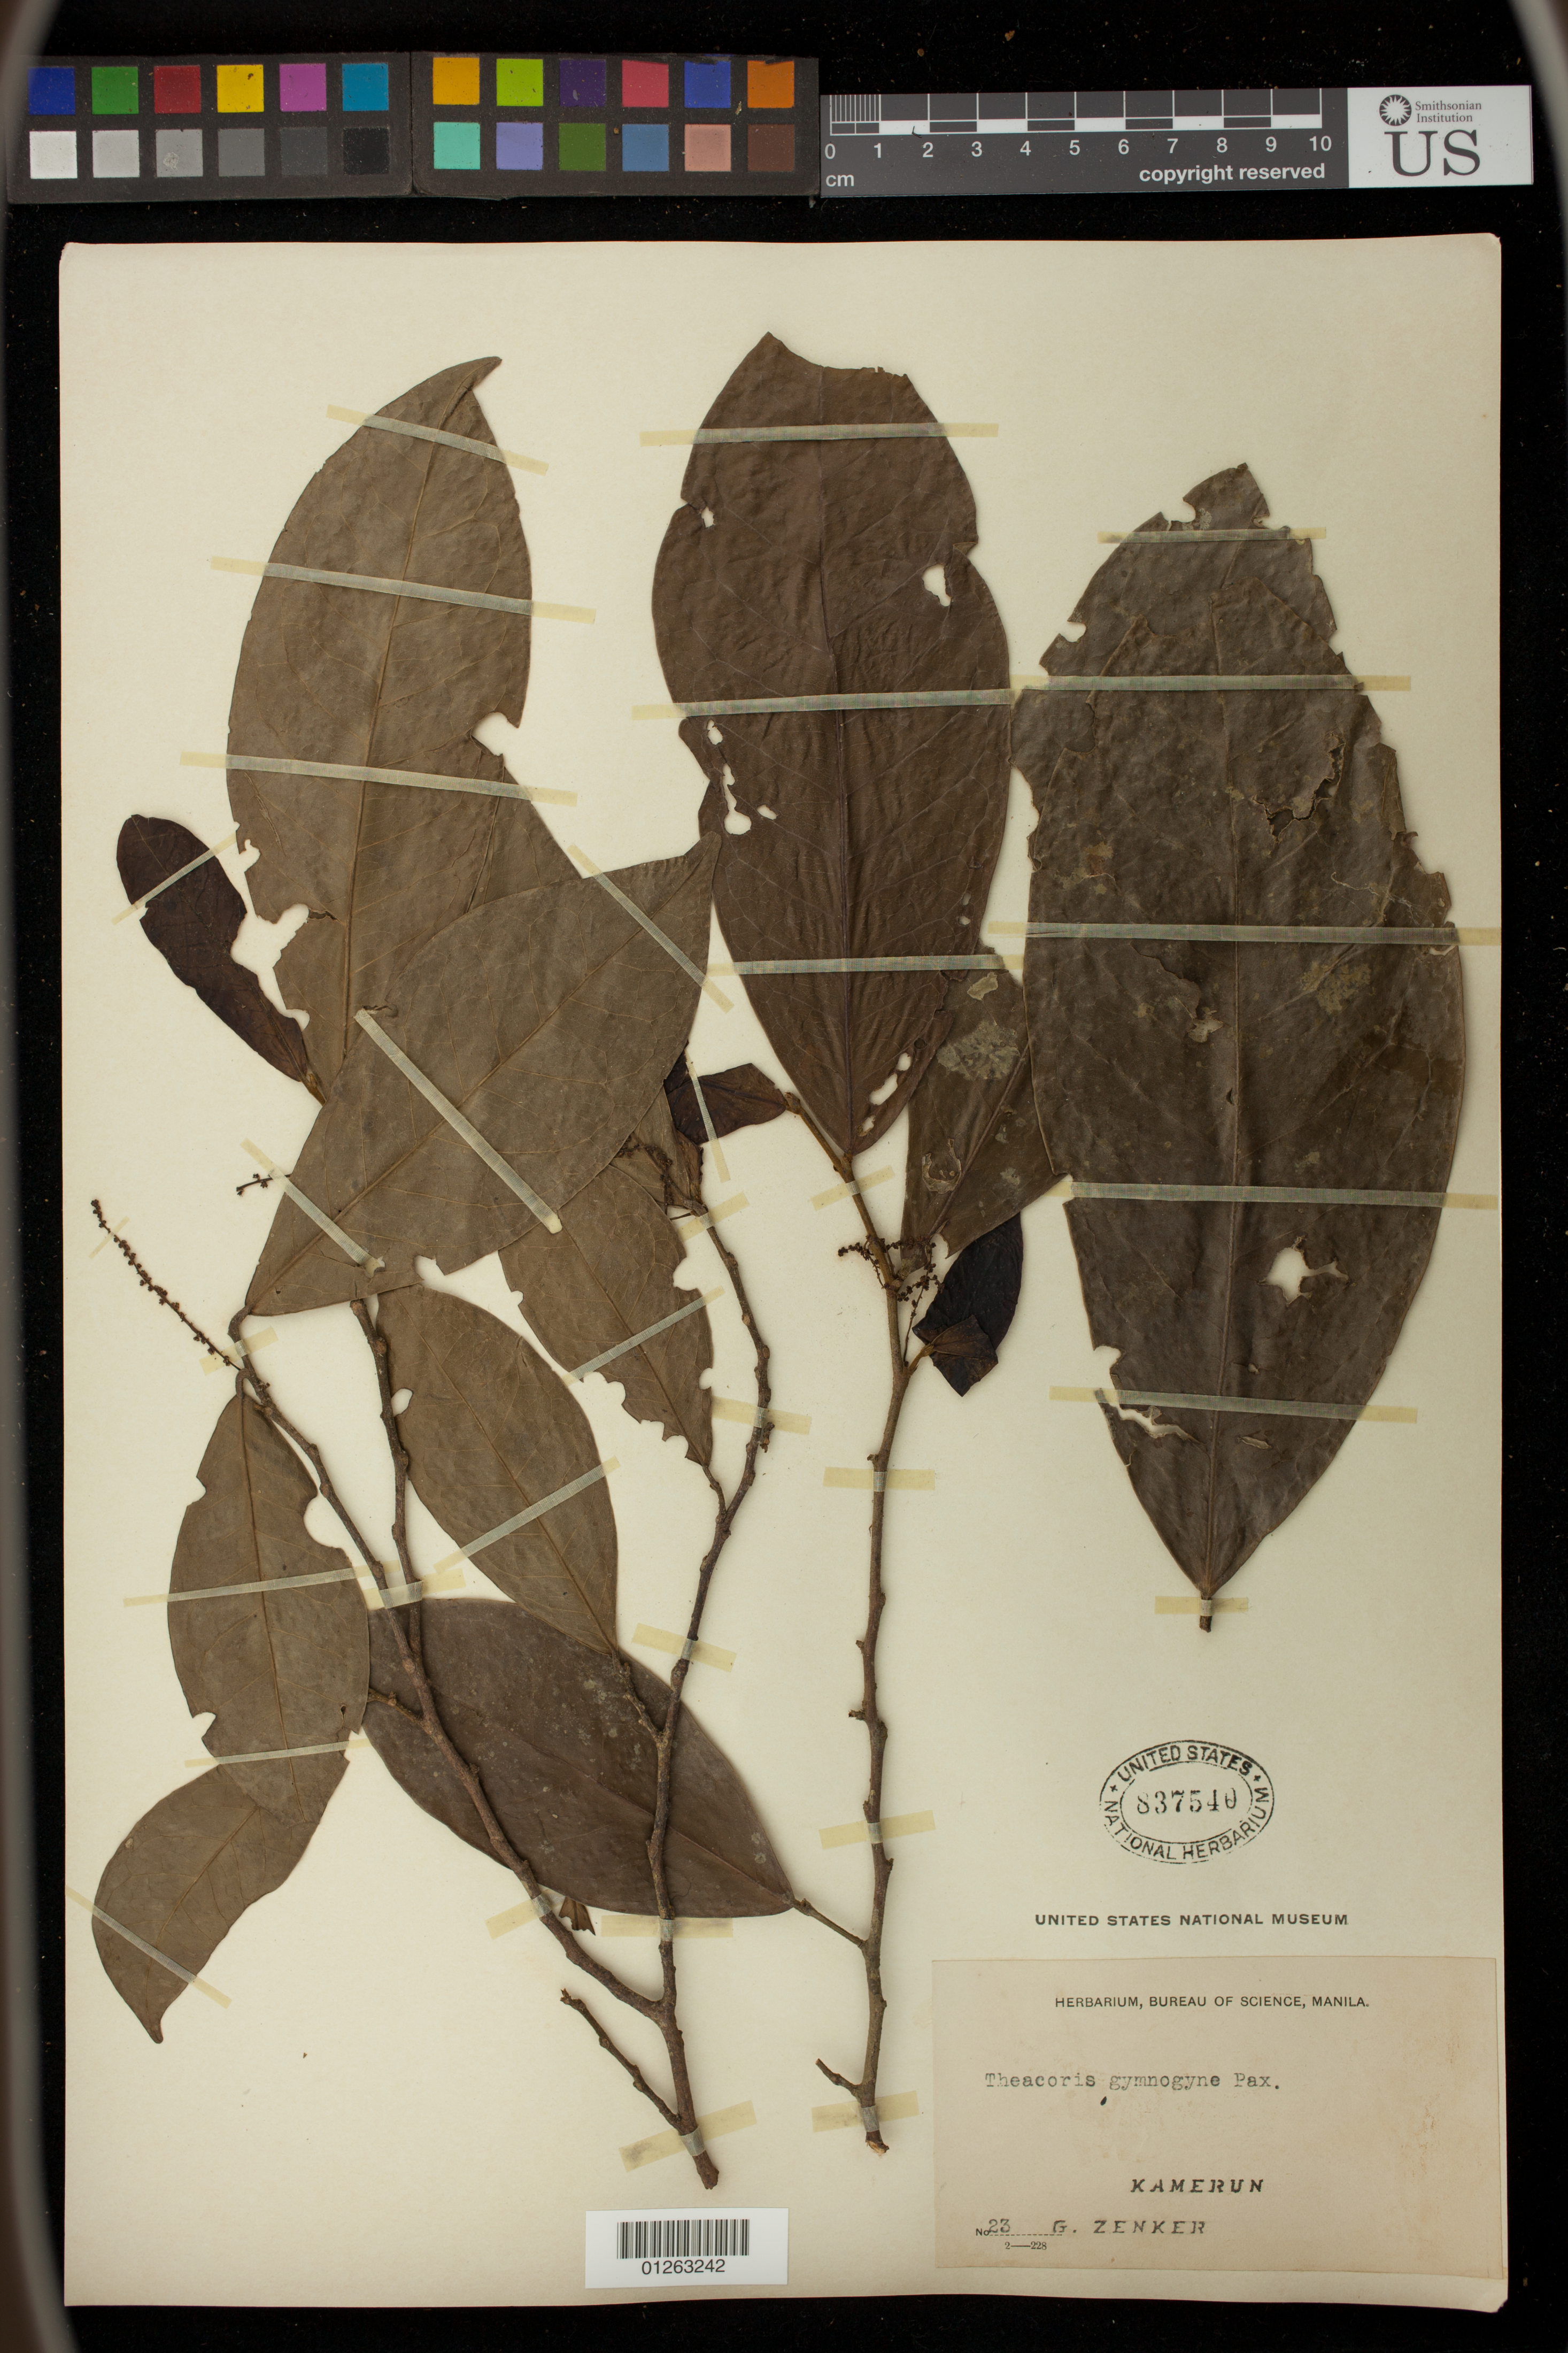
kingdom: Plantae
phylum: Tracheophyta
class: Magnoliopsida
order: Malpighiales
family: Phyllanthaceae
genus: Thecacoris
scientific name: Thecacoris gymnogyne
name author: Pax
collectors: G. A. Zenker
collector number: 23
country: Cameroon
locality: Kamerun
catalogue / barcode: US 837540